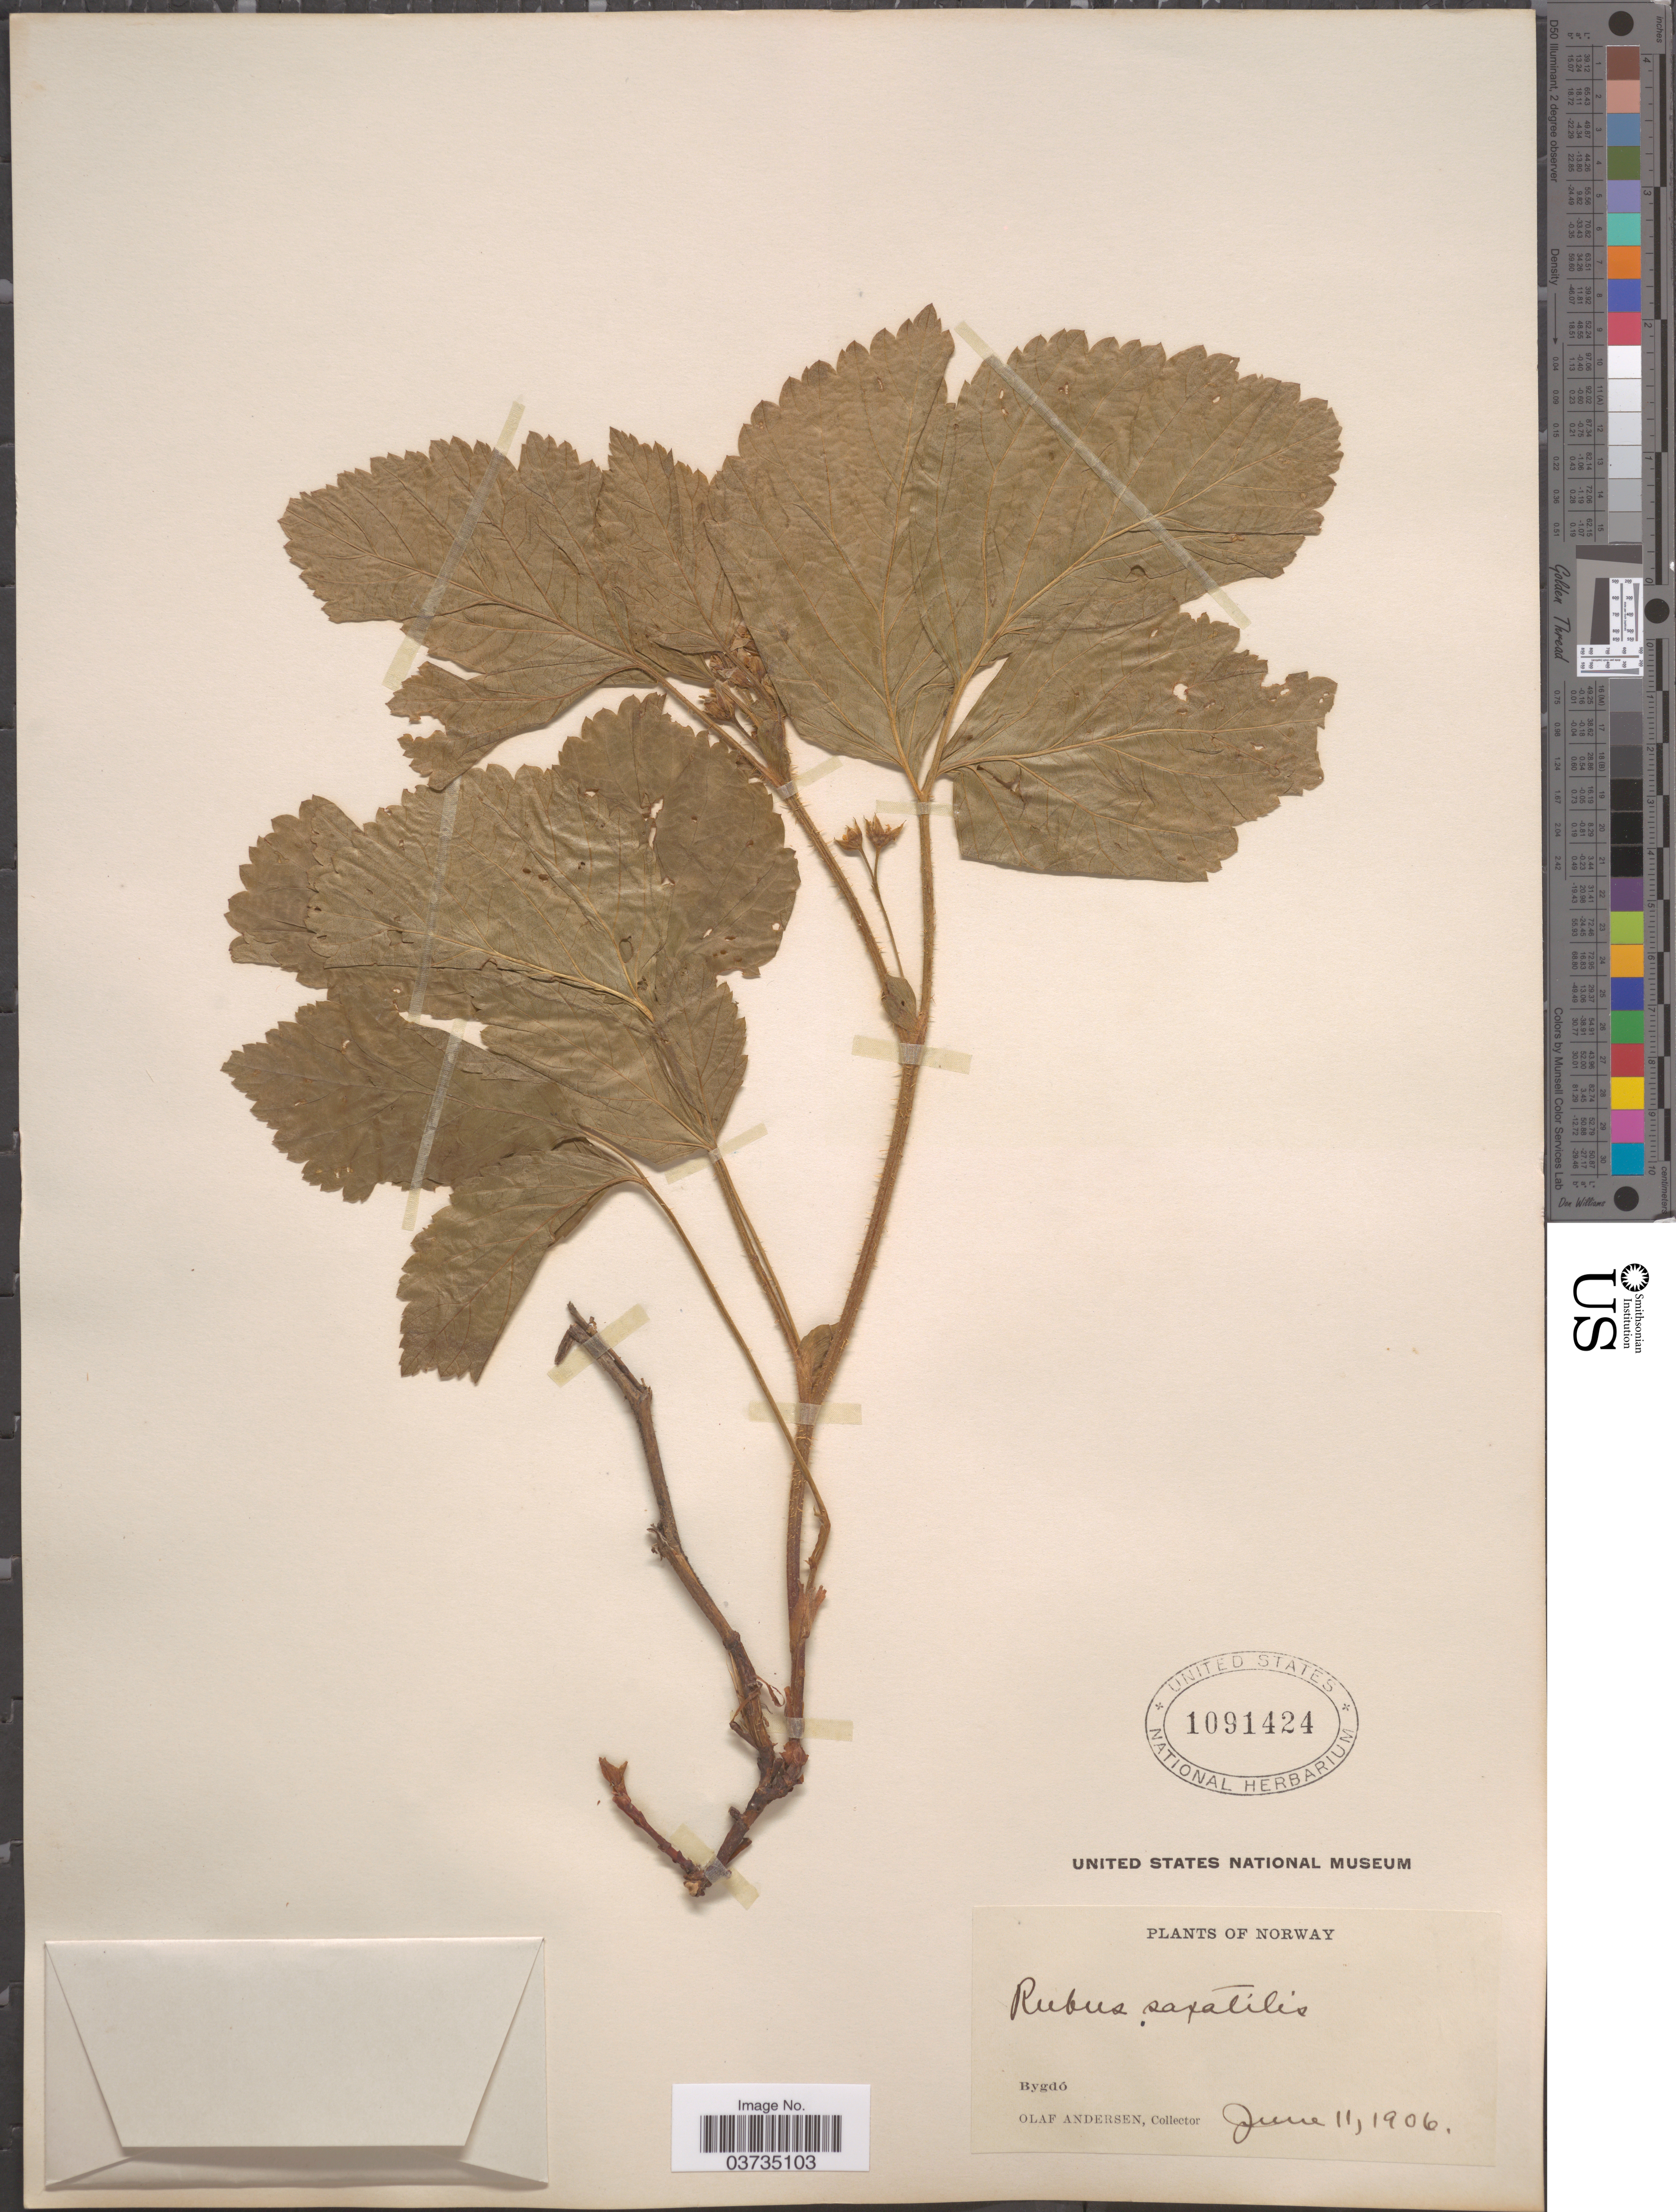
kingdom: Plantae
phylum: Tracheophyta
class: Magnoliopsida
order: Rosales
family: Rosaceae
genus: Rubus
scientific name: Rubus saxatilis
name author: L.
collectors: O. Andersen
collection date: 1906-06-11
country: Norway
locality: Bygdó.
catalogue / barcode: US 1091424